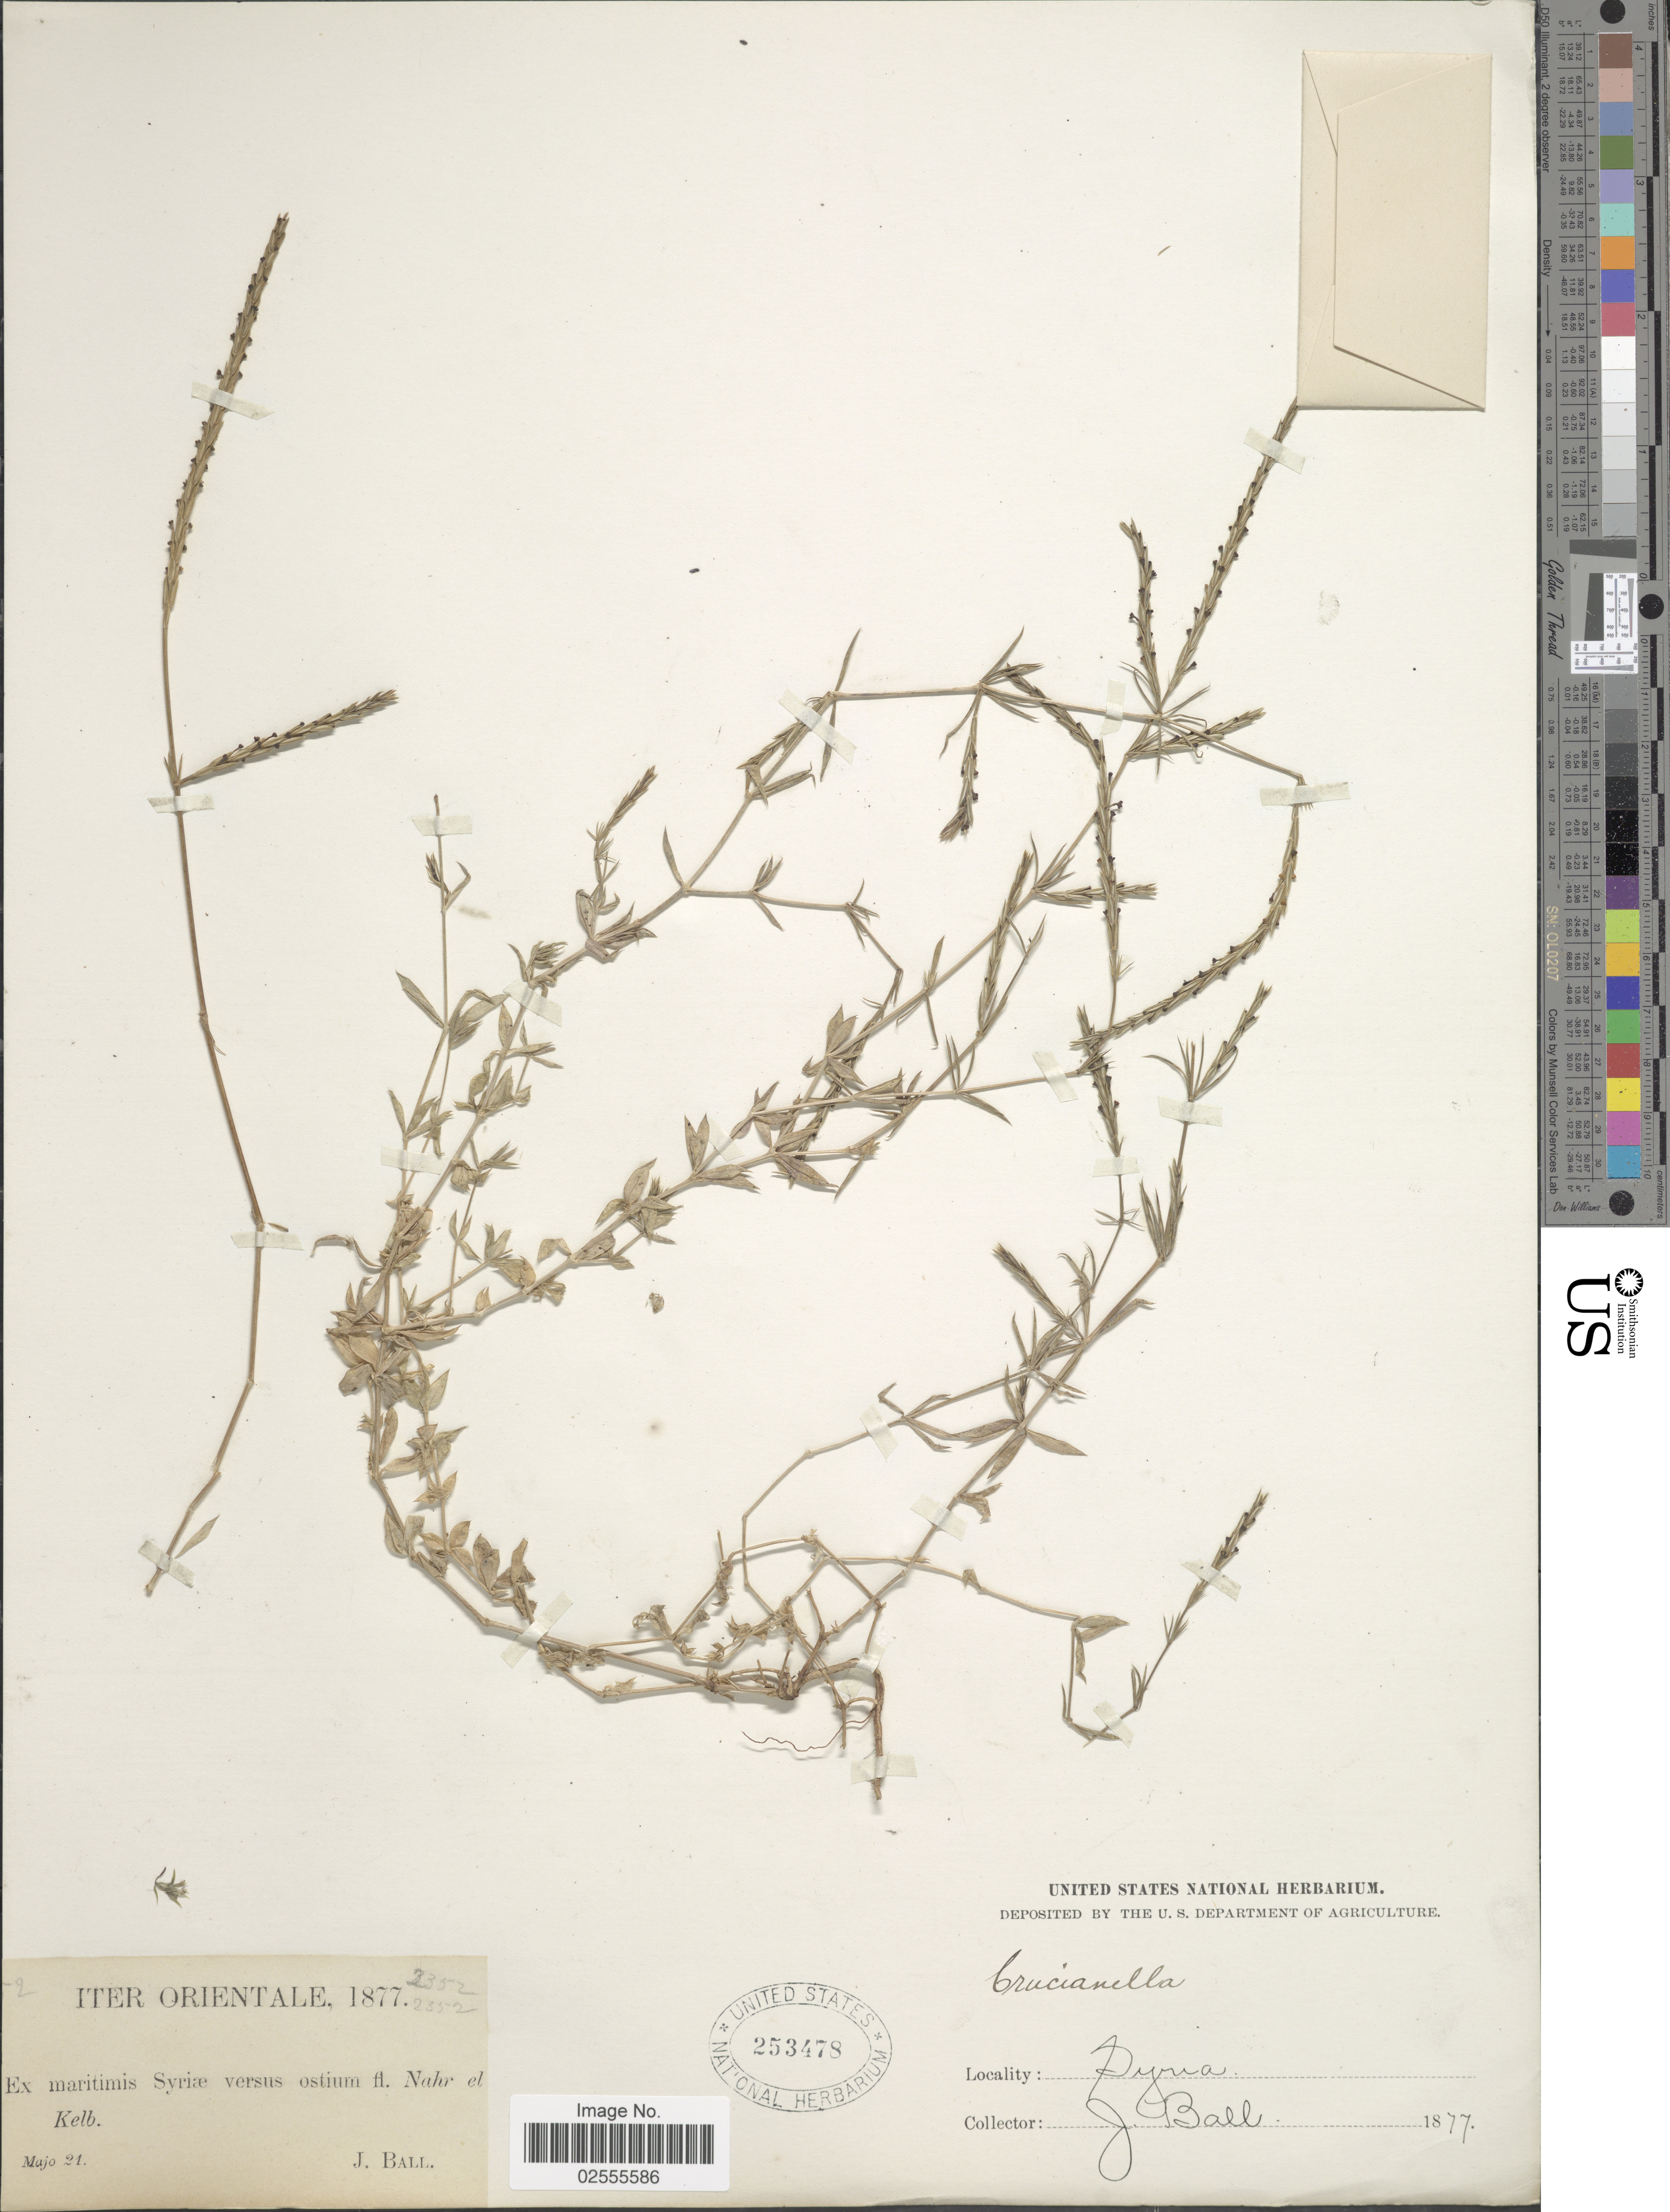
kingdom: Plantae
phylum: Tracheophyta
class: Magnoliopsida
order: Gentianales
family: Rubiaceae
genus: Crucianella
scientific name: Crucianella sp.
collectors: J. Ball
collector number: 2352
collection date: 1877-05-21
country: Syria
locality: Iter Orientale, Ex maritimis Syriae versus ostium fl. Nahr el Kalb.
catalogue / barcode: US 253478